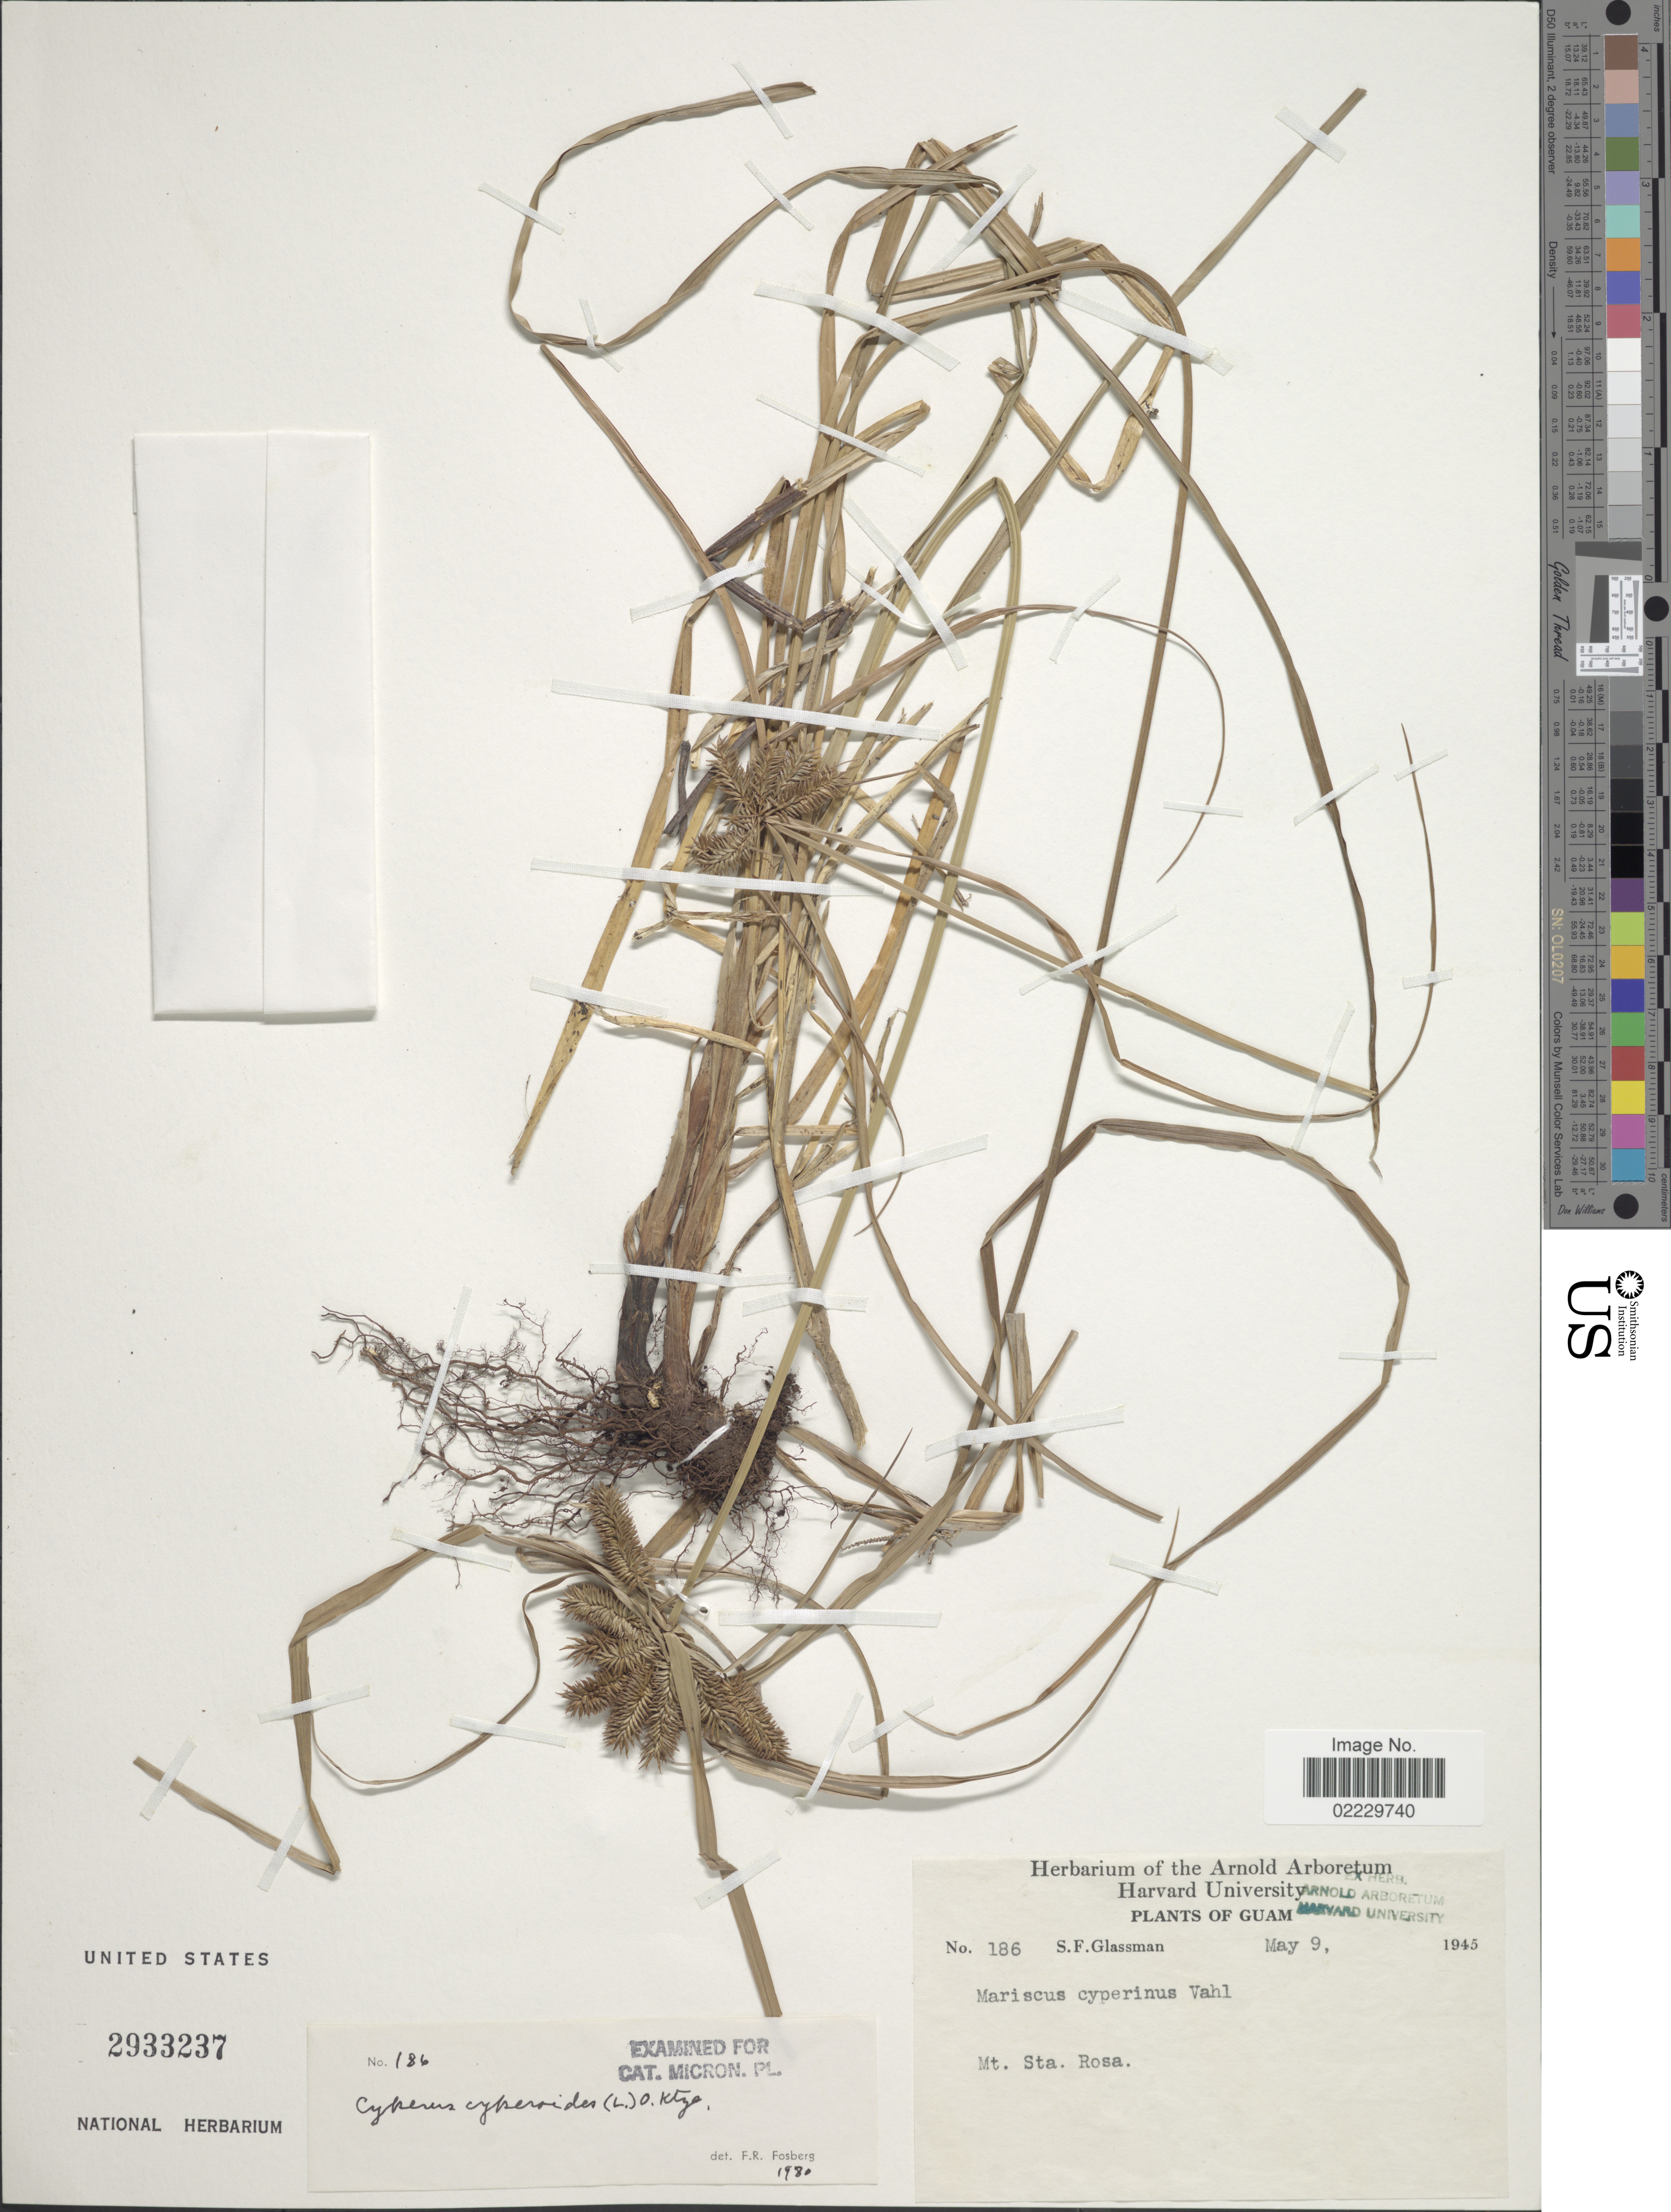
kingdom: Plantae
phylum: Tracheophyta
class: Liliopsida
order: Poales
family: Cyperaceae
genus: Cyperus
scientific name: Cyperus cyperoides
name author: (L.) Kuntze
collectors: S. F. Glassman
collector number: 186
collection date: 1945-05-09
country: Guam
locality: Mt. Sta. Rosa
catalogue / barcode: US 2933237